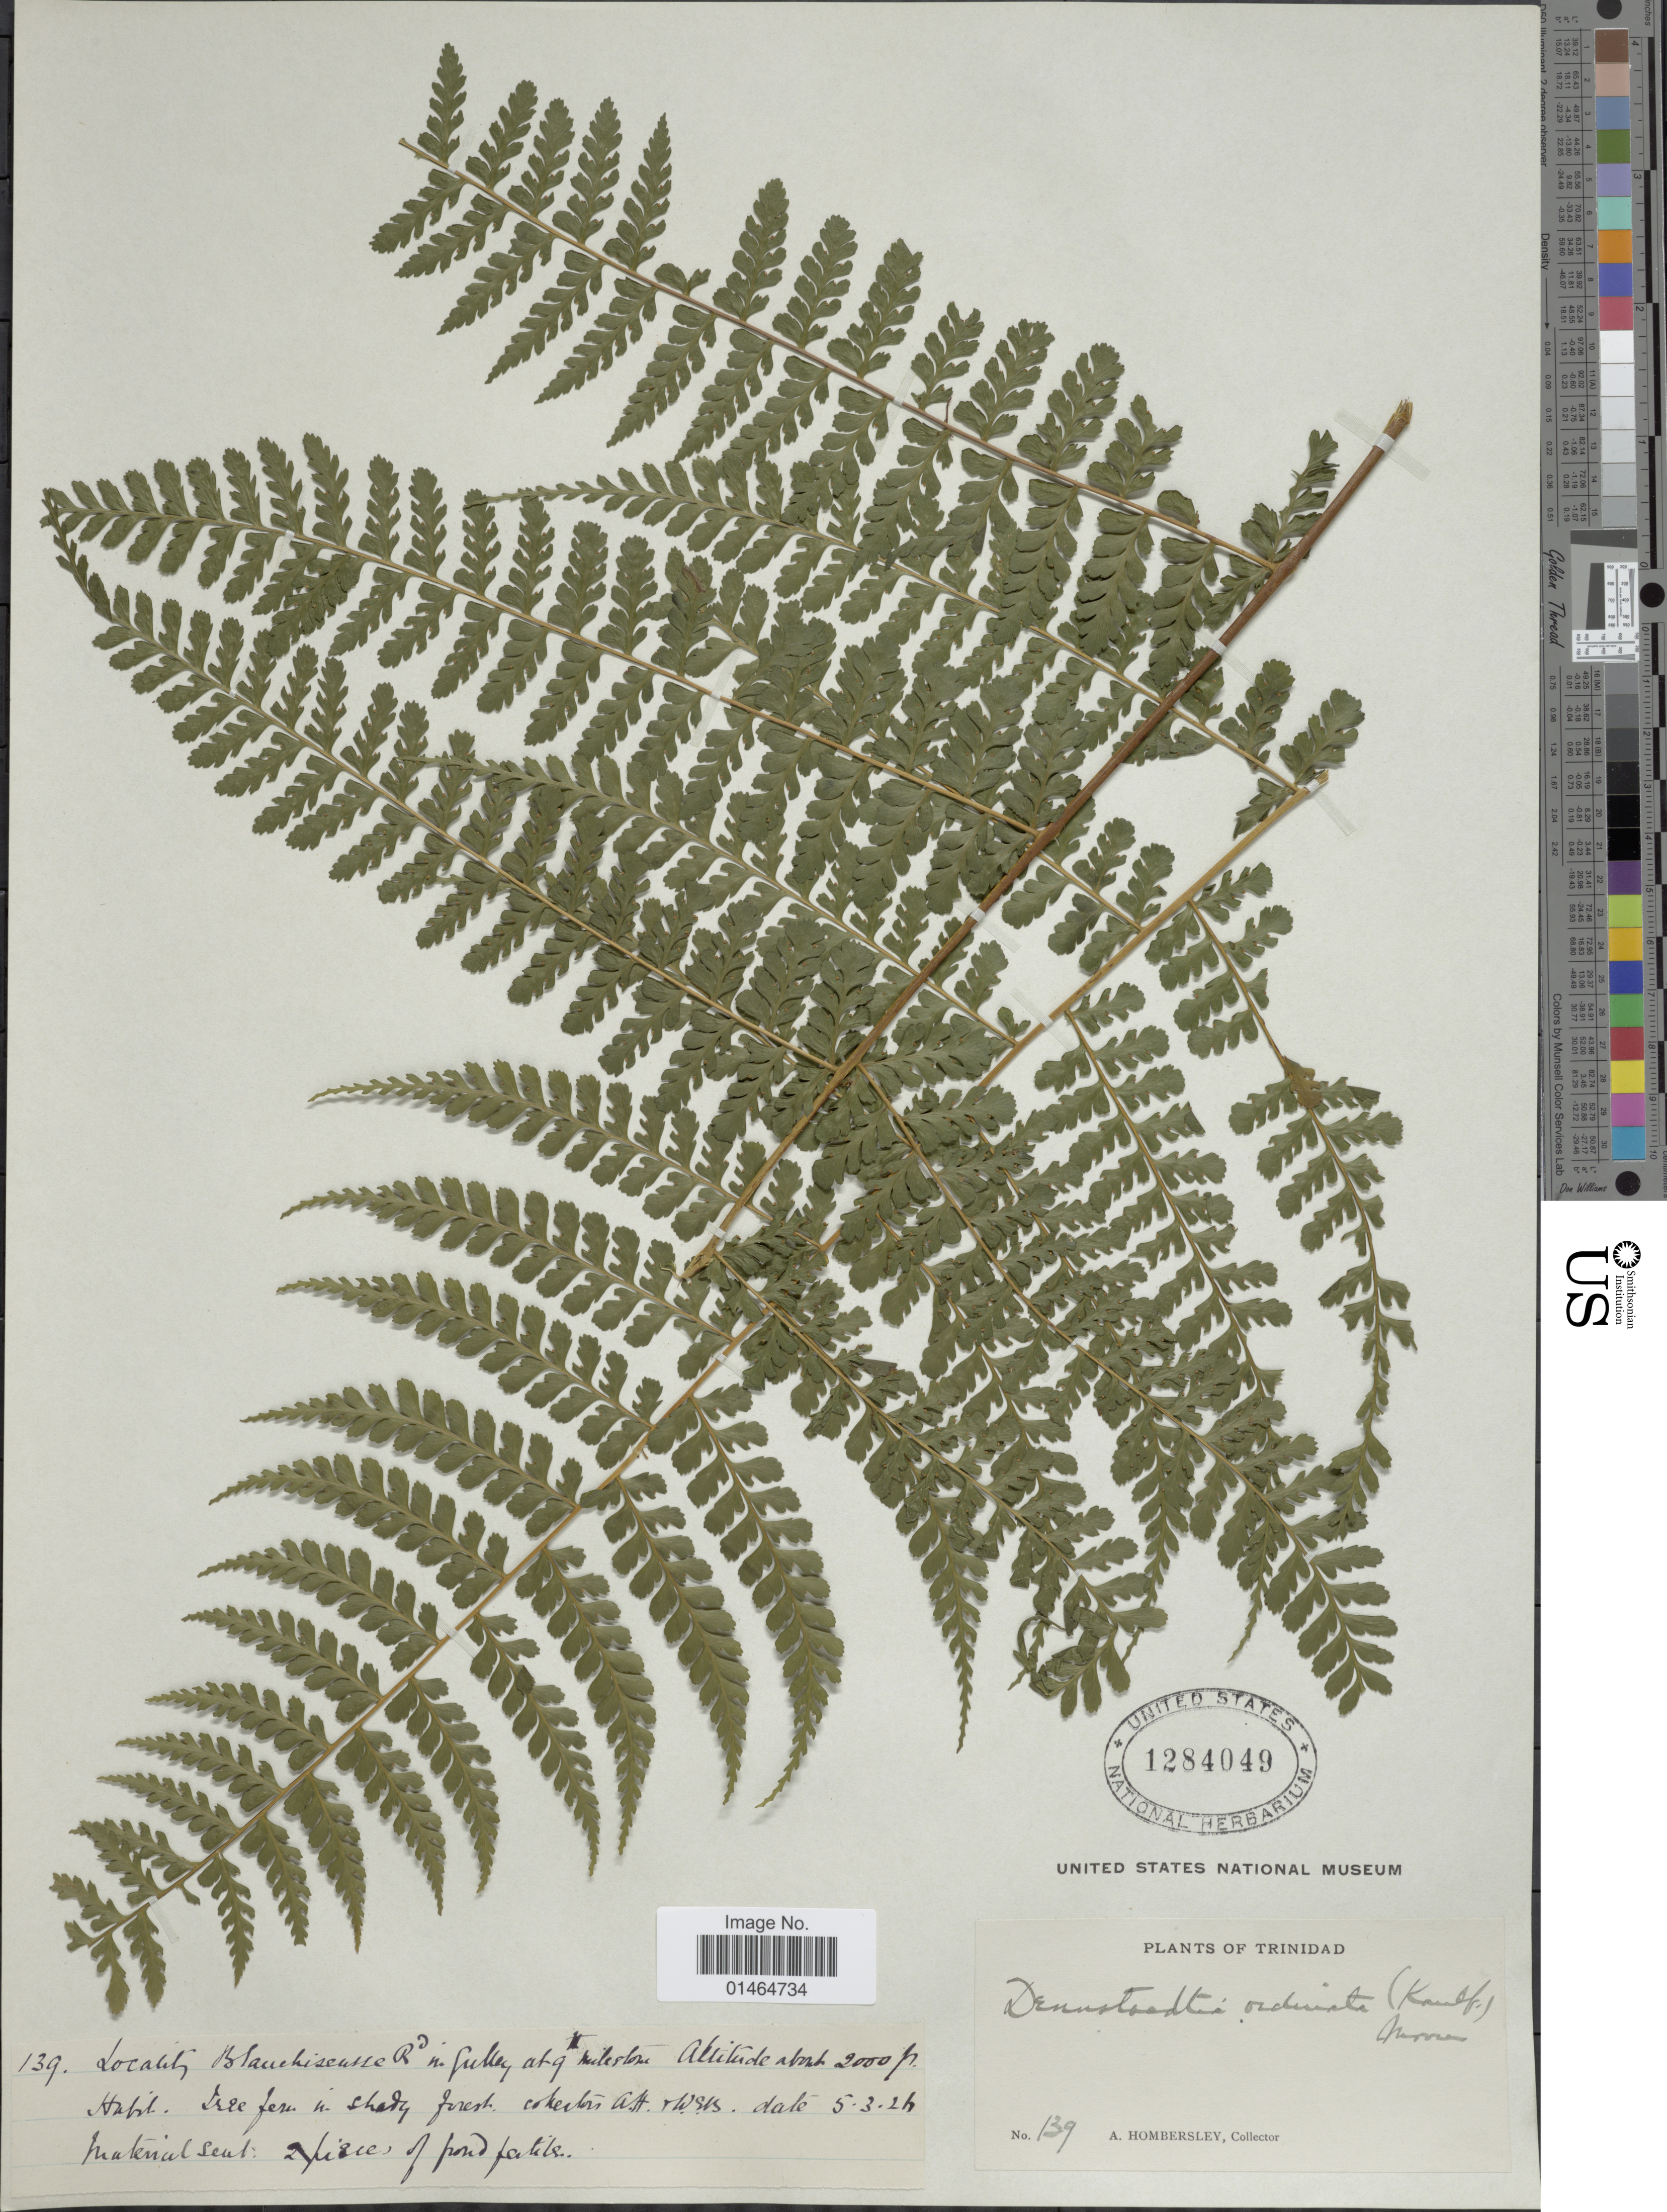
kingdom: Plantae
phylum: Tracheophyta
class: Polypodiopsida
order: Polypodiales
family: Dennstaedtiaceae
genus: Dennstaedtia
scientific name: Dennstaedtia dissecta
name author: (Sw.) T. Moore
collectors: A. Hombersley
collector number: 139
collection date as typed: Transcribed d/m/y: 5/3/24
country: Trinidad and Tobago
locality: Trinidad. Blanchiseusse Rd n. Gulley at 9th milestone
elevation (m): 610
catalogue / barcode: US 1284049